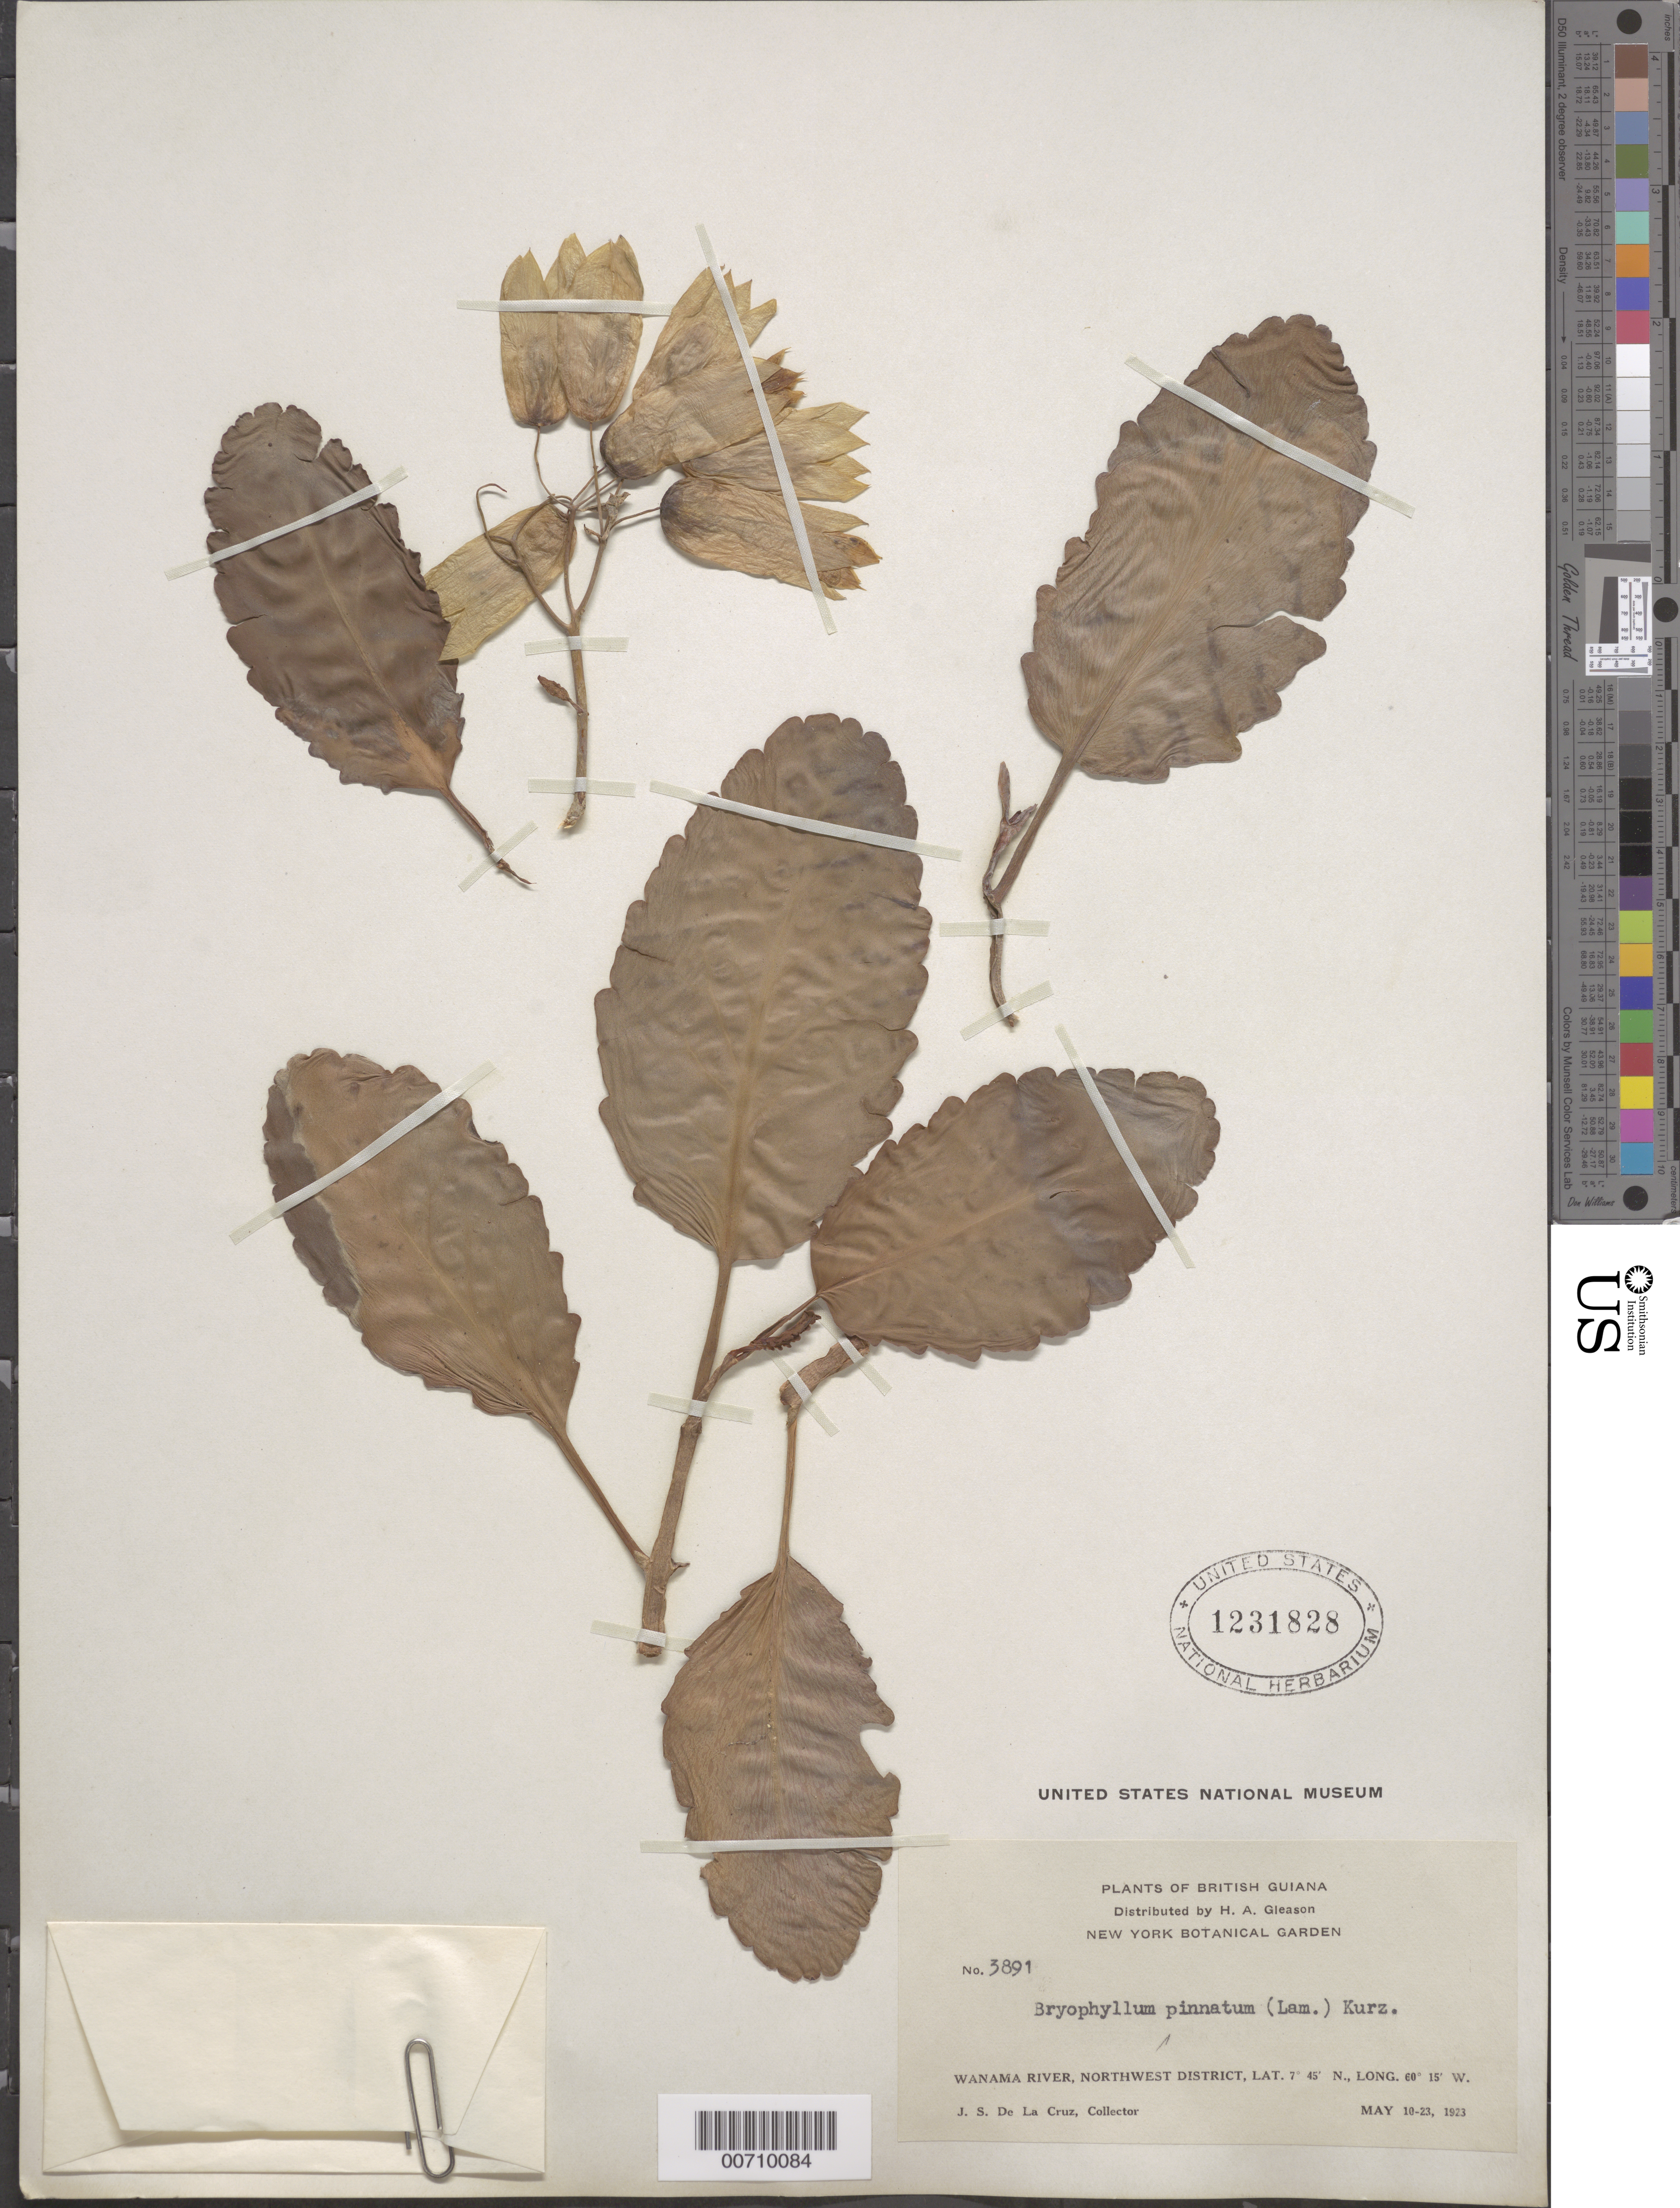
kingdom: Plantae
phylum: Tracheophyta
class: Magnoliopsida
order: Saxifragales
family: Crassulaceae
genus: Kalanchoe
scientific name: Kalanchoe pinnata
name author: (Lam.) Pers.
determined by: Strong, Mark T., (BOT), Smithsonian Institution - National Museum of Natural History (UNITED STATES)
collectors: J. S. de la Cruz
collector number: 3891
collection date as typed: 10-May-23 to 23-May-23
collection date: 1923-05-10/1923-05-23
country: Guyana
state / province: Barima-Waini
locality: Wanama R., NW District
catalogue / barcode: US 1231828